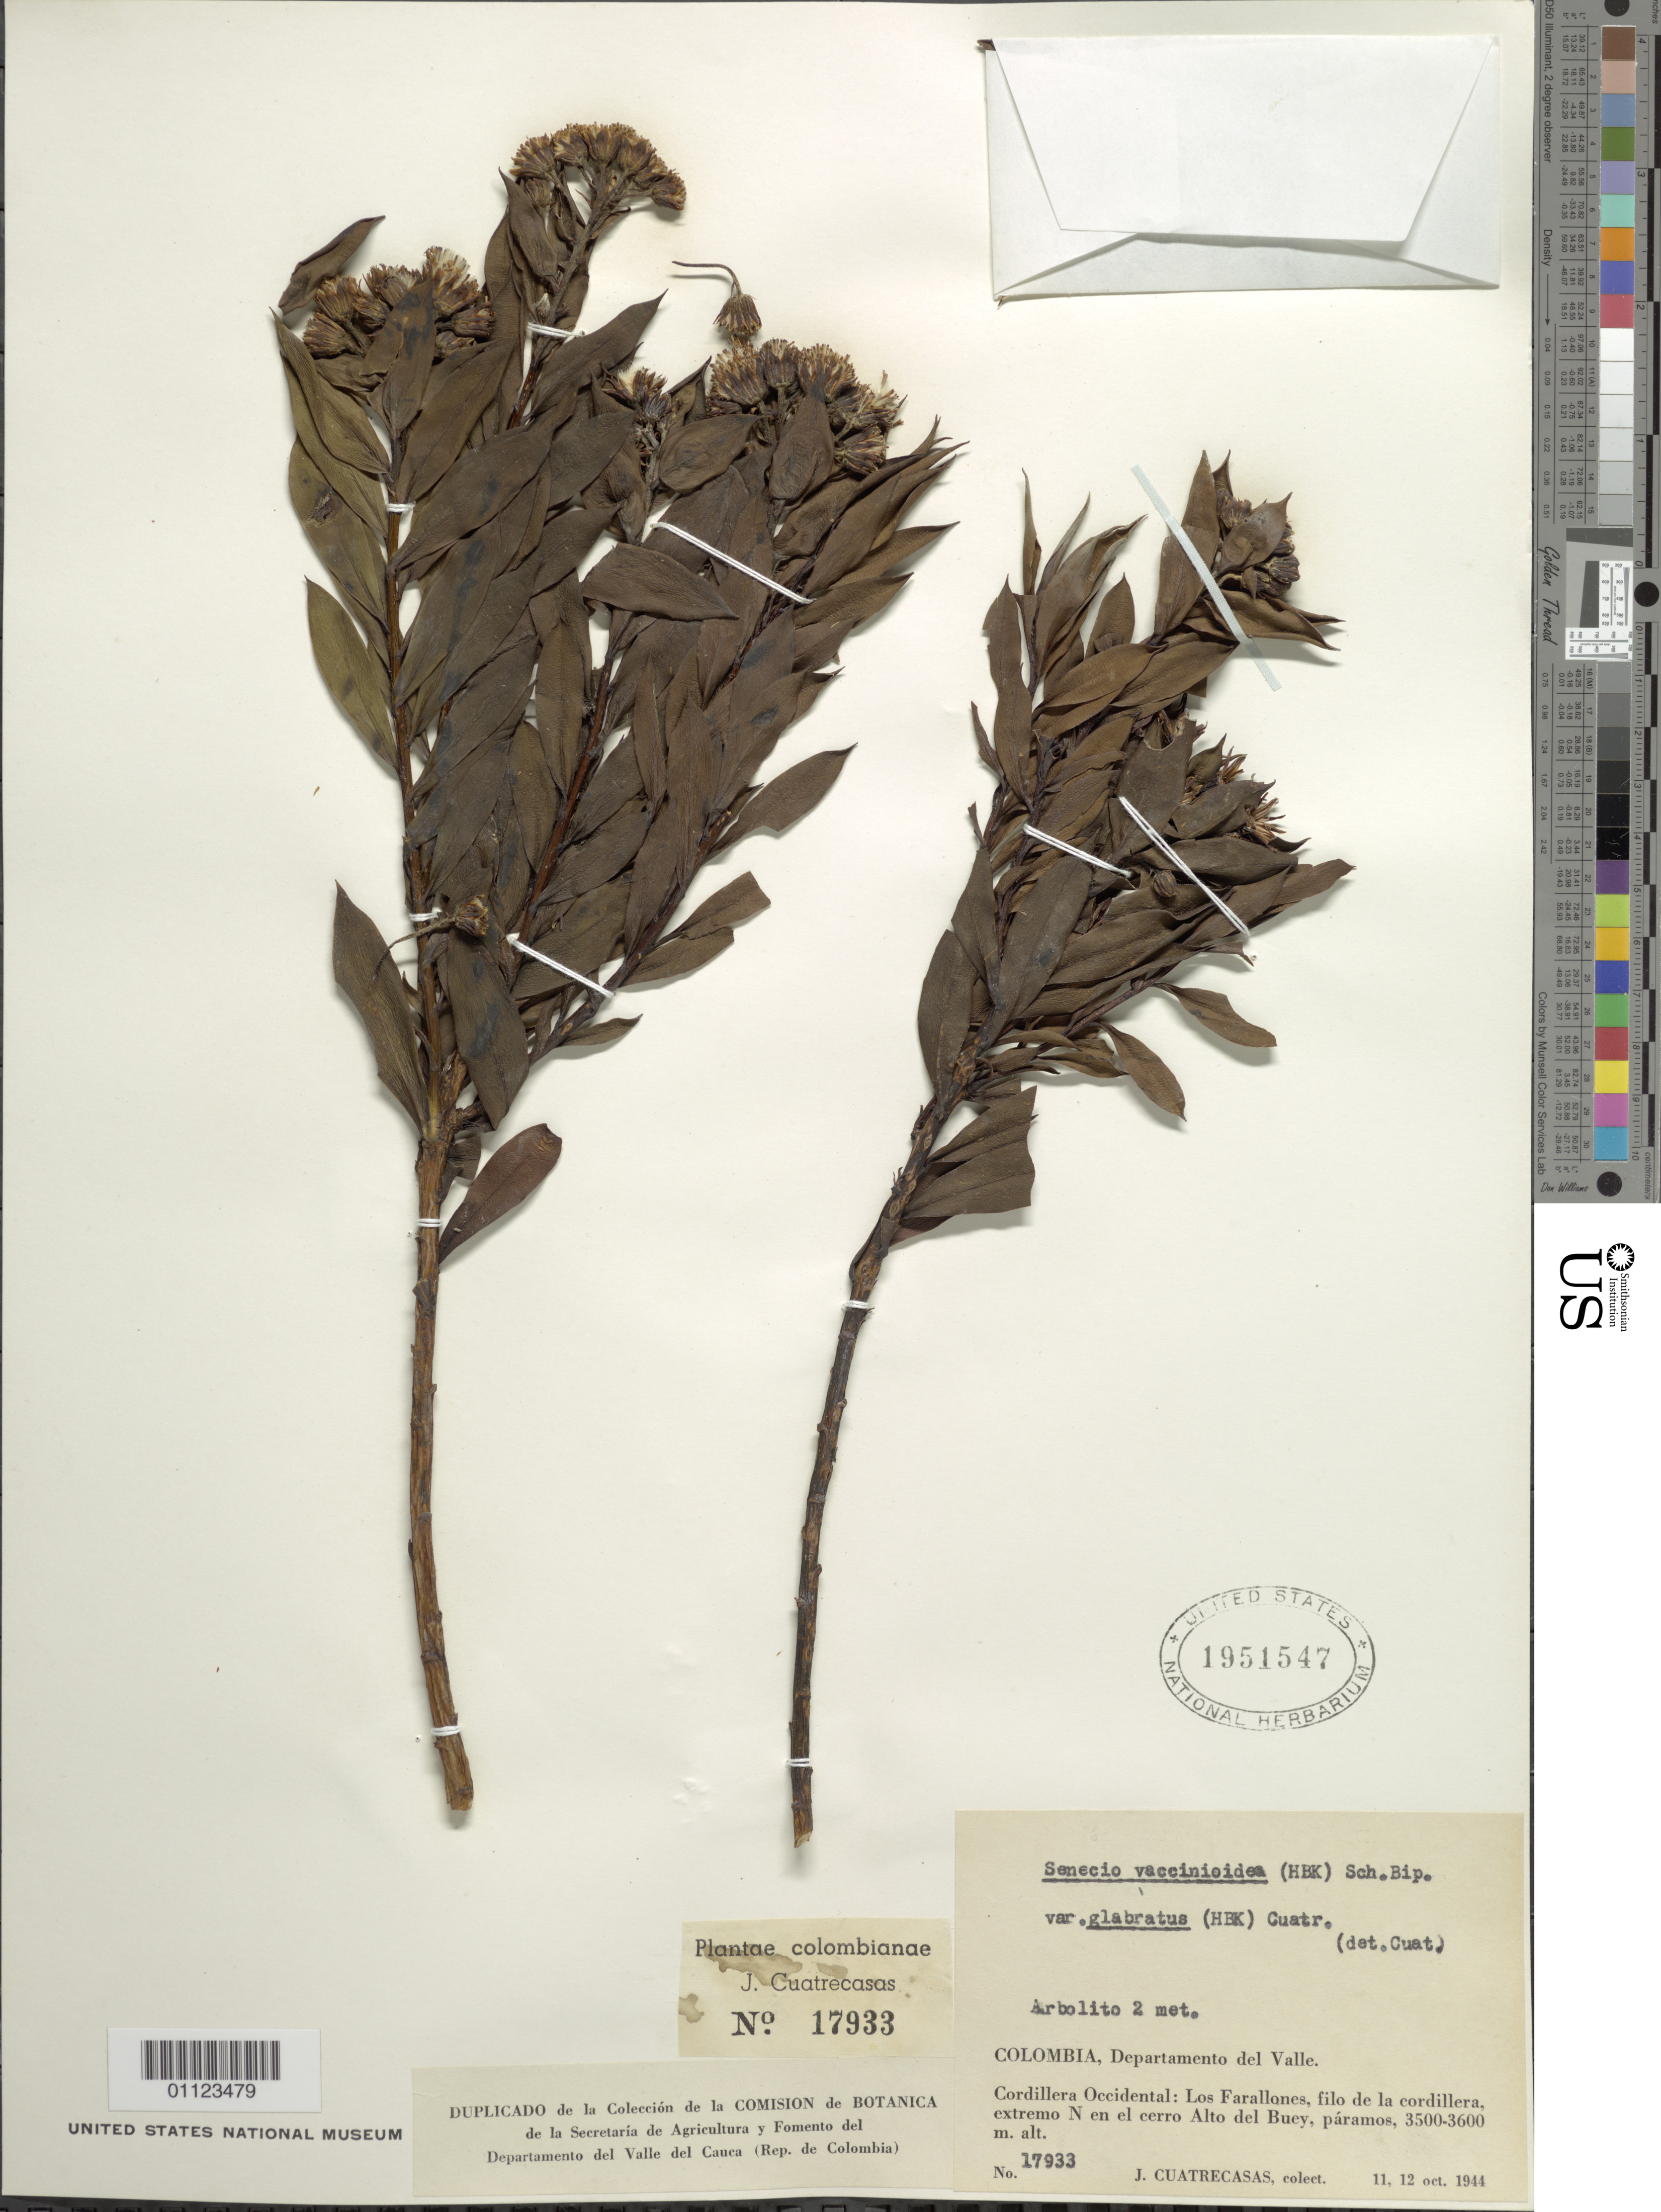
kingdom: Plantae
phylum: Tracheophyta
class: Magnoliopsida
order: Asterales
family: Asteraceae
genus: Pentacalia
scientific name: Pentacalia vaccinioides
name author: (Kunth) Cuatrec.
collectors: J. Cuatrecasas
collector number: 17933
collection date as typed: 11 Oct 1944 to 12 Oct 1944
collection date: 1944-10-11/1944-10-12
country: Colombia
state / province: Valle del Cauca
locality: Cordillera Occidental: Los Farallones, Filo de la Cordillera, extremo N en el Cerro Alto del Buey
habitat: Paramos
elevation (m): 3500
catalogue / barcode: US 1951547